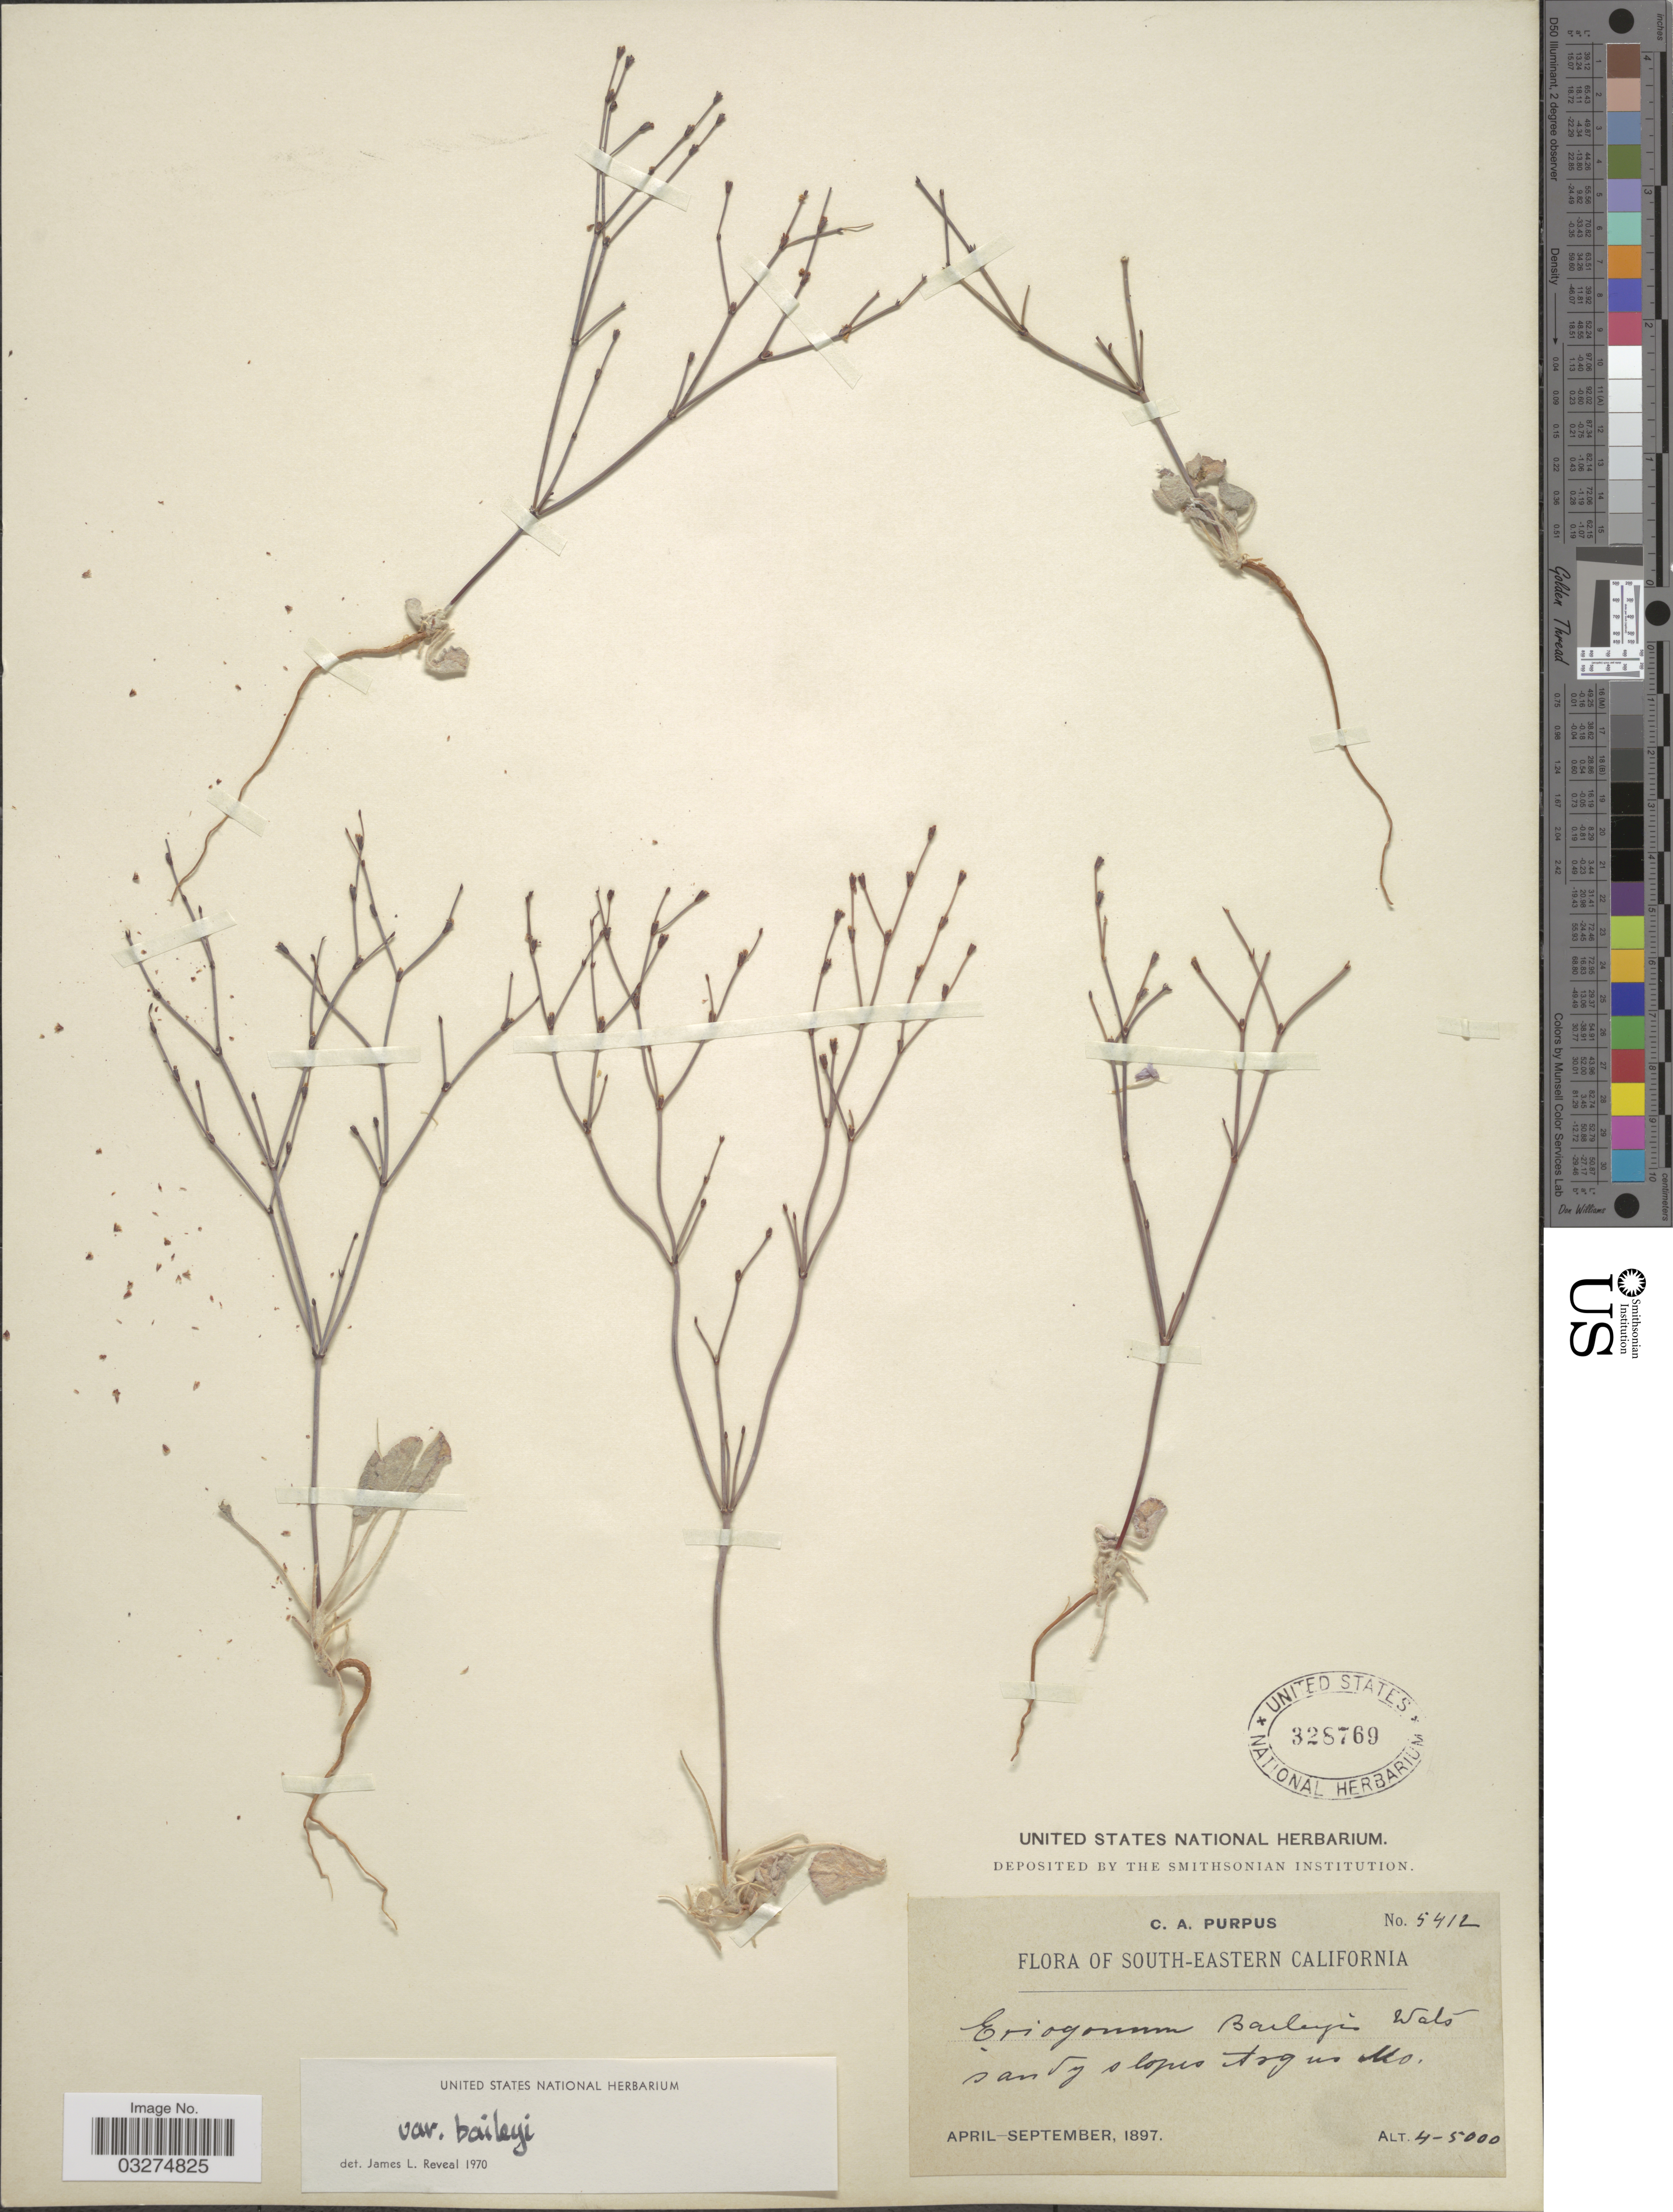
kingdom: Plantae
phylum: Tracheophyta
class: Magnoliopsida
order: Caryophyllales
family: Polygonaceae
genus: Eriogonum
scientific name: Eriogonum baileyi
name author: S. Watson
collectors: C. A. Purpus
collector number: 5412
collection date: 1897-04/1897-09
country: United States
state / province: California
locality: South-Eastern California. Sandy slopes Argus Mo.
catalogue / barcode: US 328769